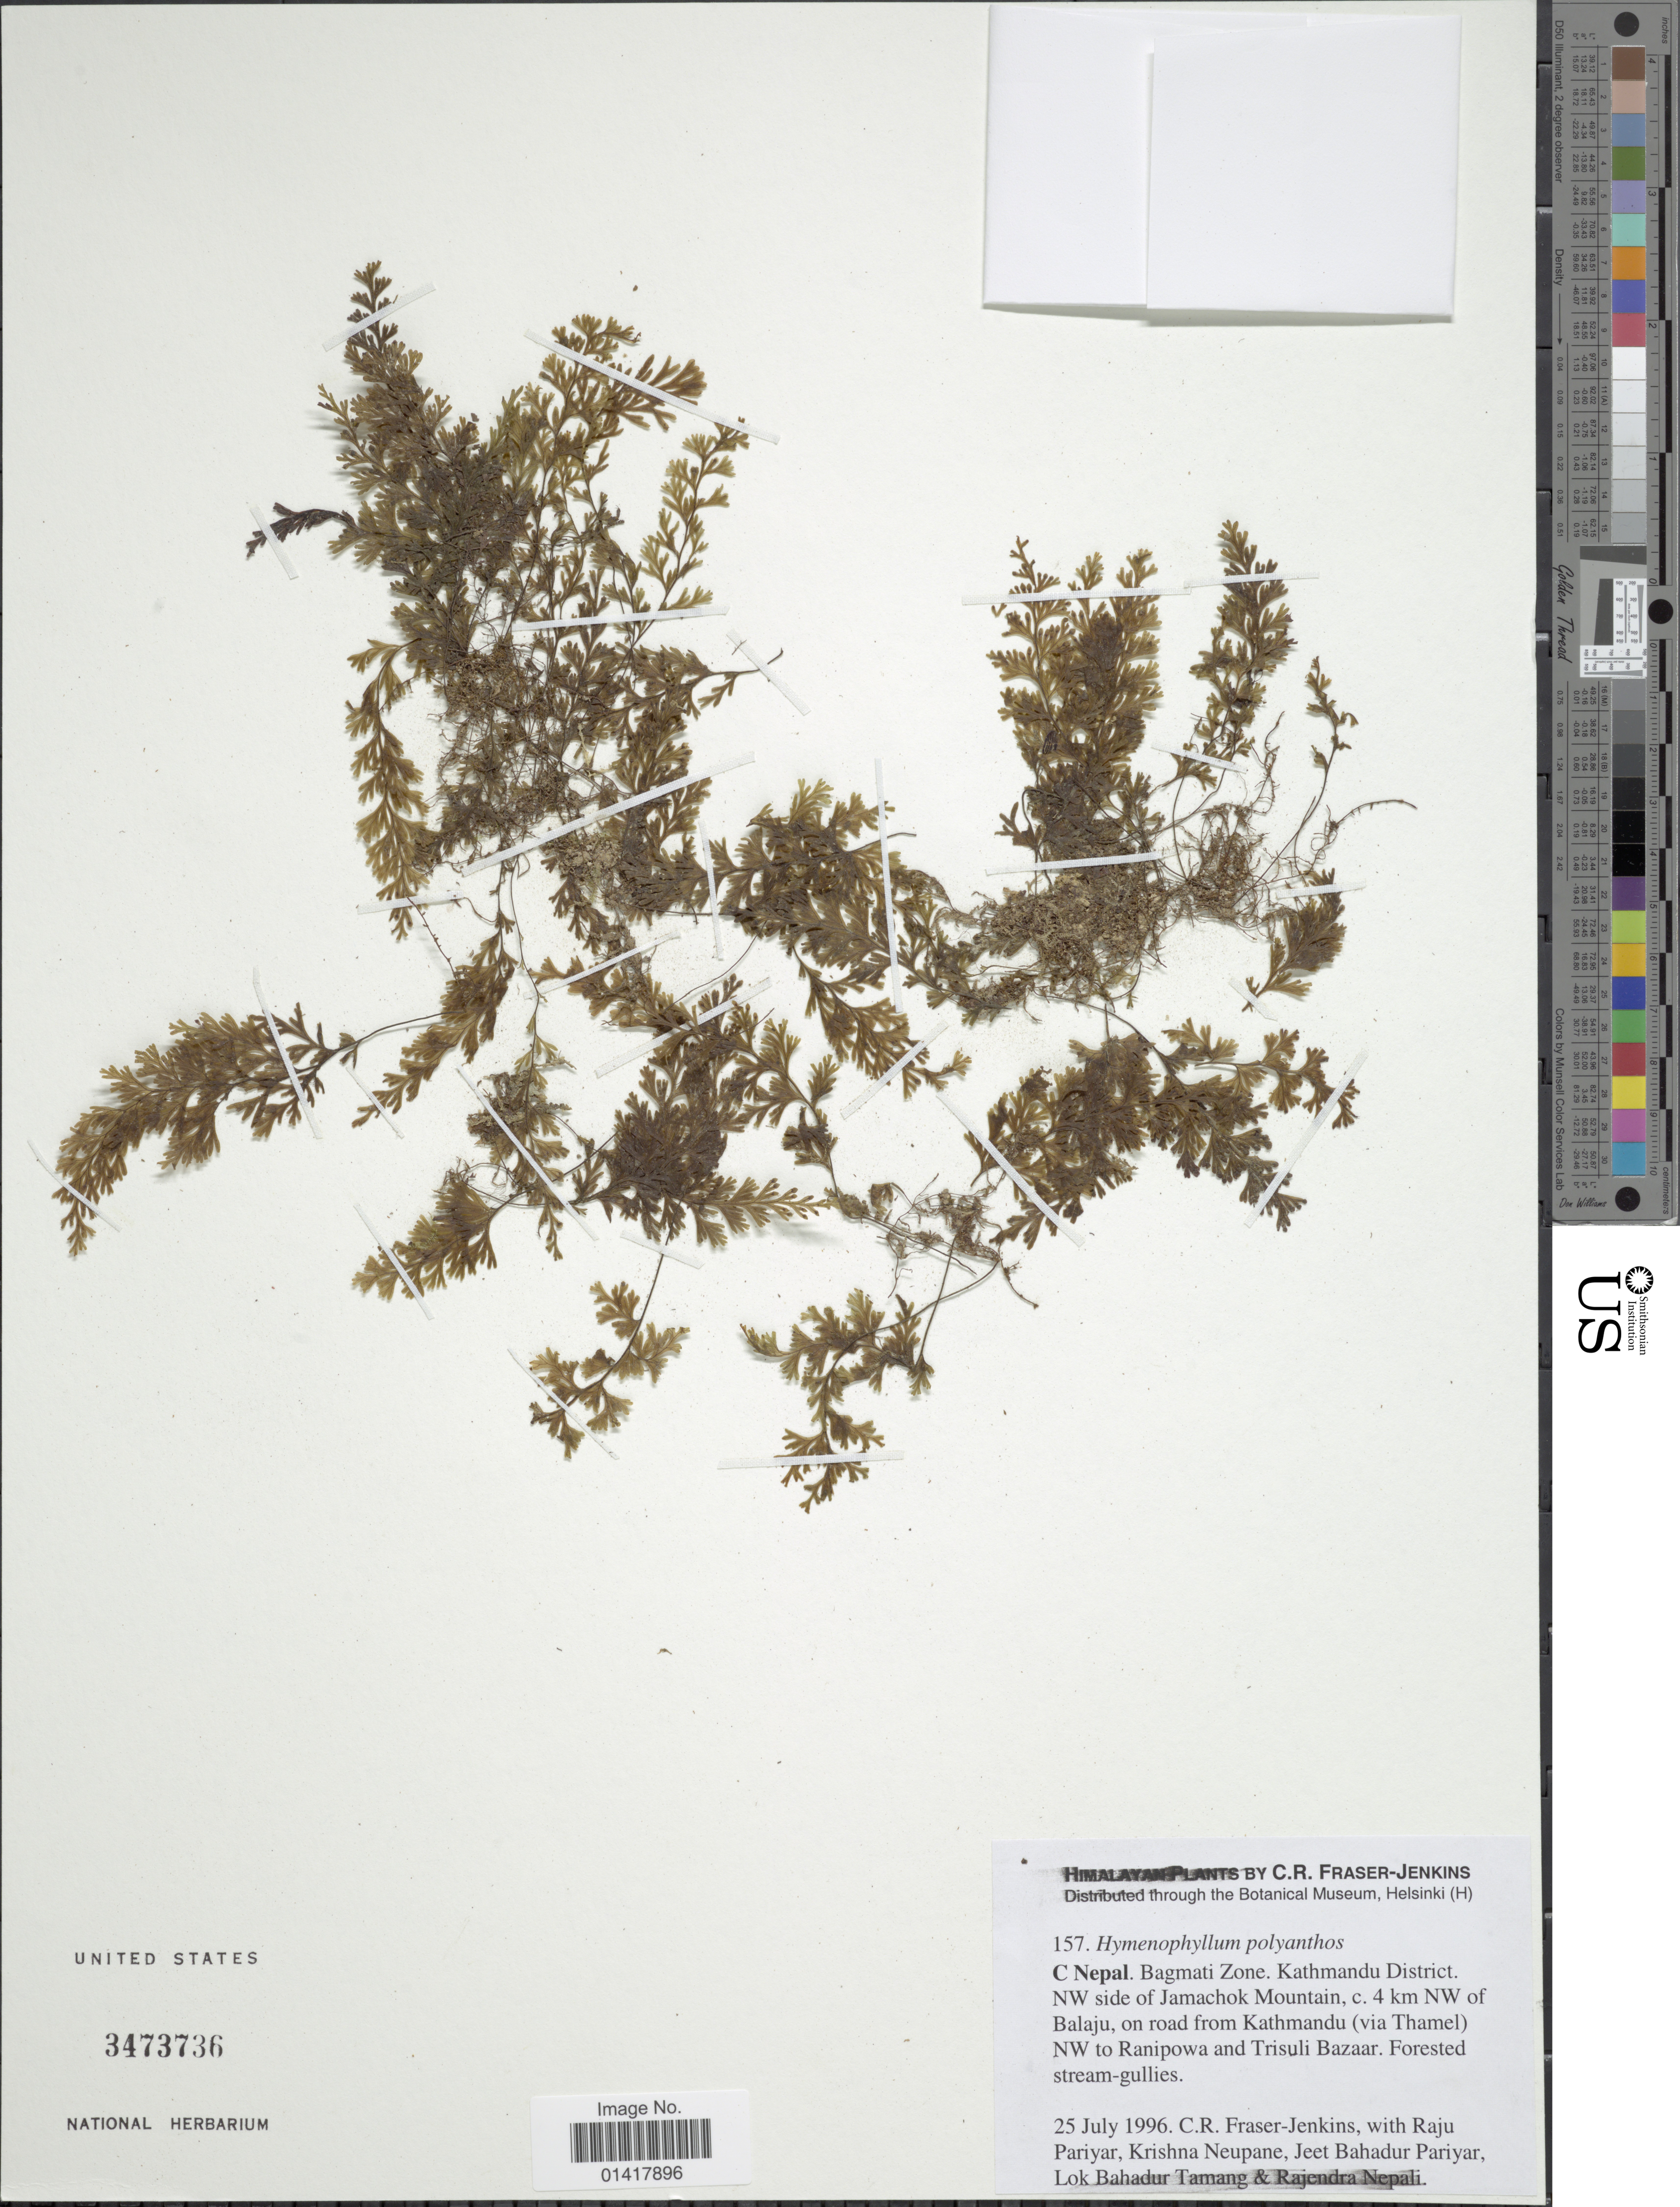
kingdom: Plantae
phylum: Tracheophyta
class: Polypodiopsida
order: Hymenophyllales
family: Hymenophyllaceae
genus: Hymenophyllum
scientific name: Hymenophyllum polyanthos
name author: (Sw.) Sw.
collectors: C. R. Fraser-Jenkins, R. Pariyar, K. Neupane, J. Pariyar & et al.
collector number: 157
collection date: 1996-07-25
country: Nepal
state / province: Bagmati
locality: Bagmati Zone. Kathmandu District. NW side of Jamachok Mountain, c. 4 km NW of Balaju, on road from Kathmandu (via Thamel) NW to Ranipowa and Trisuli Bazaar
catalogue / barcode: US 3473736